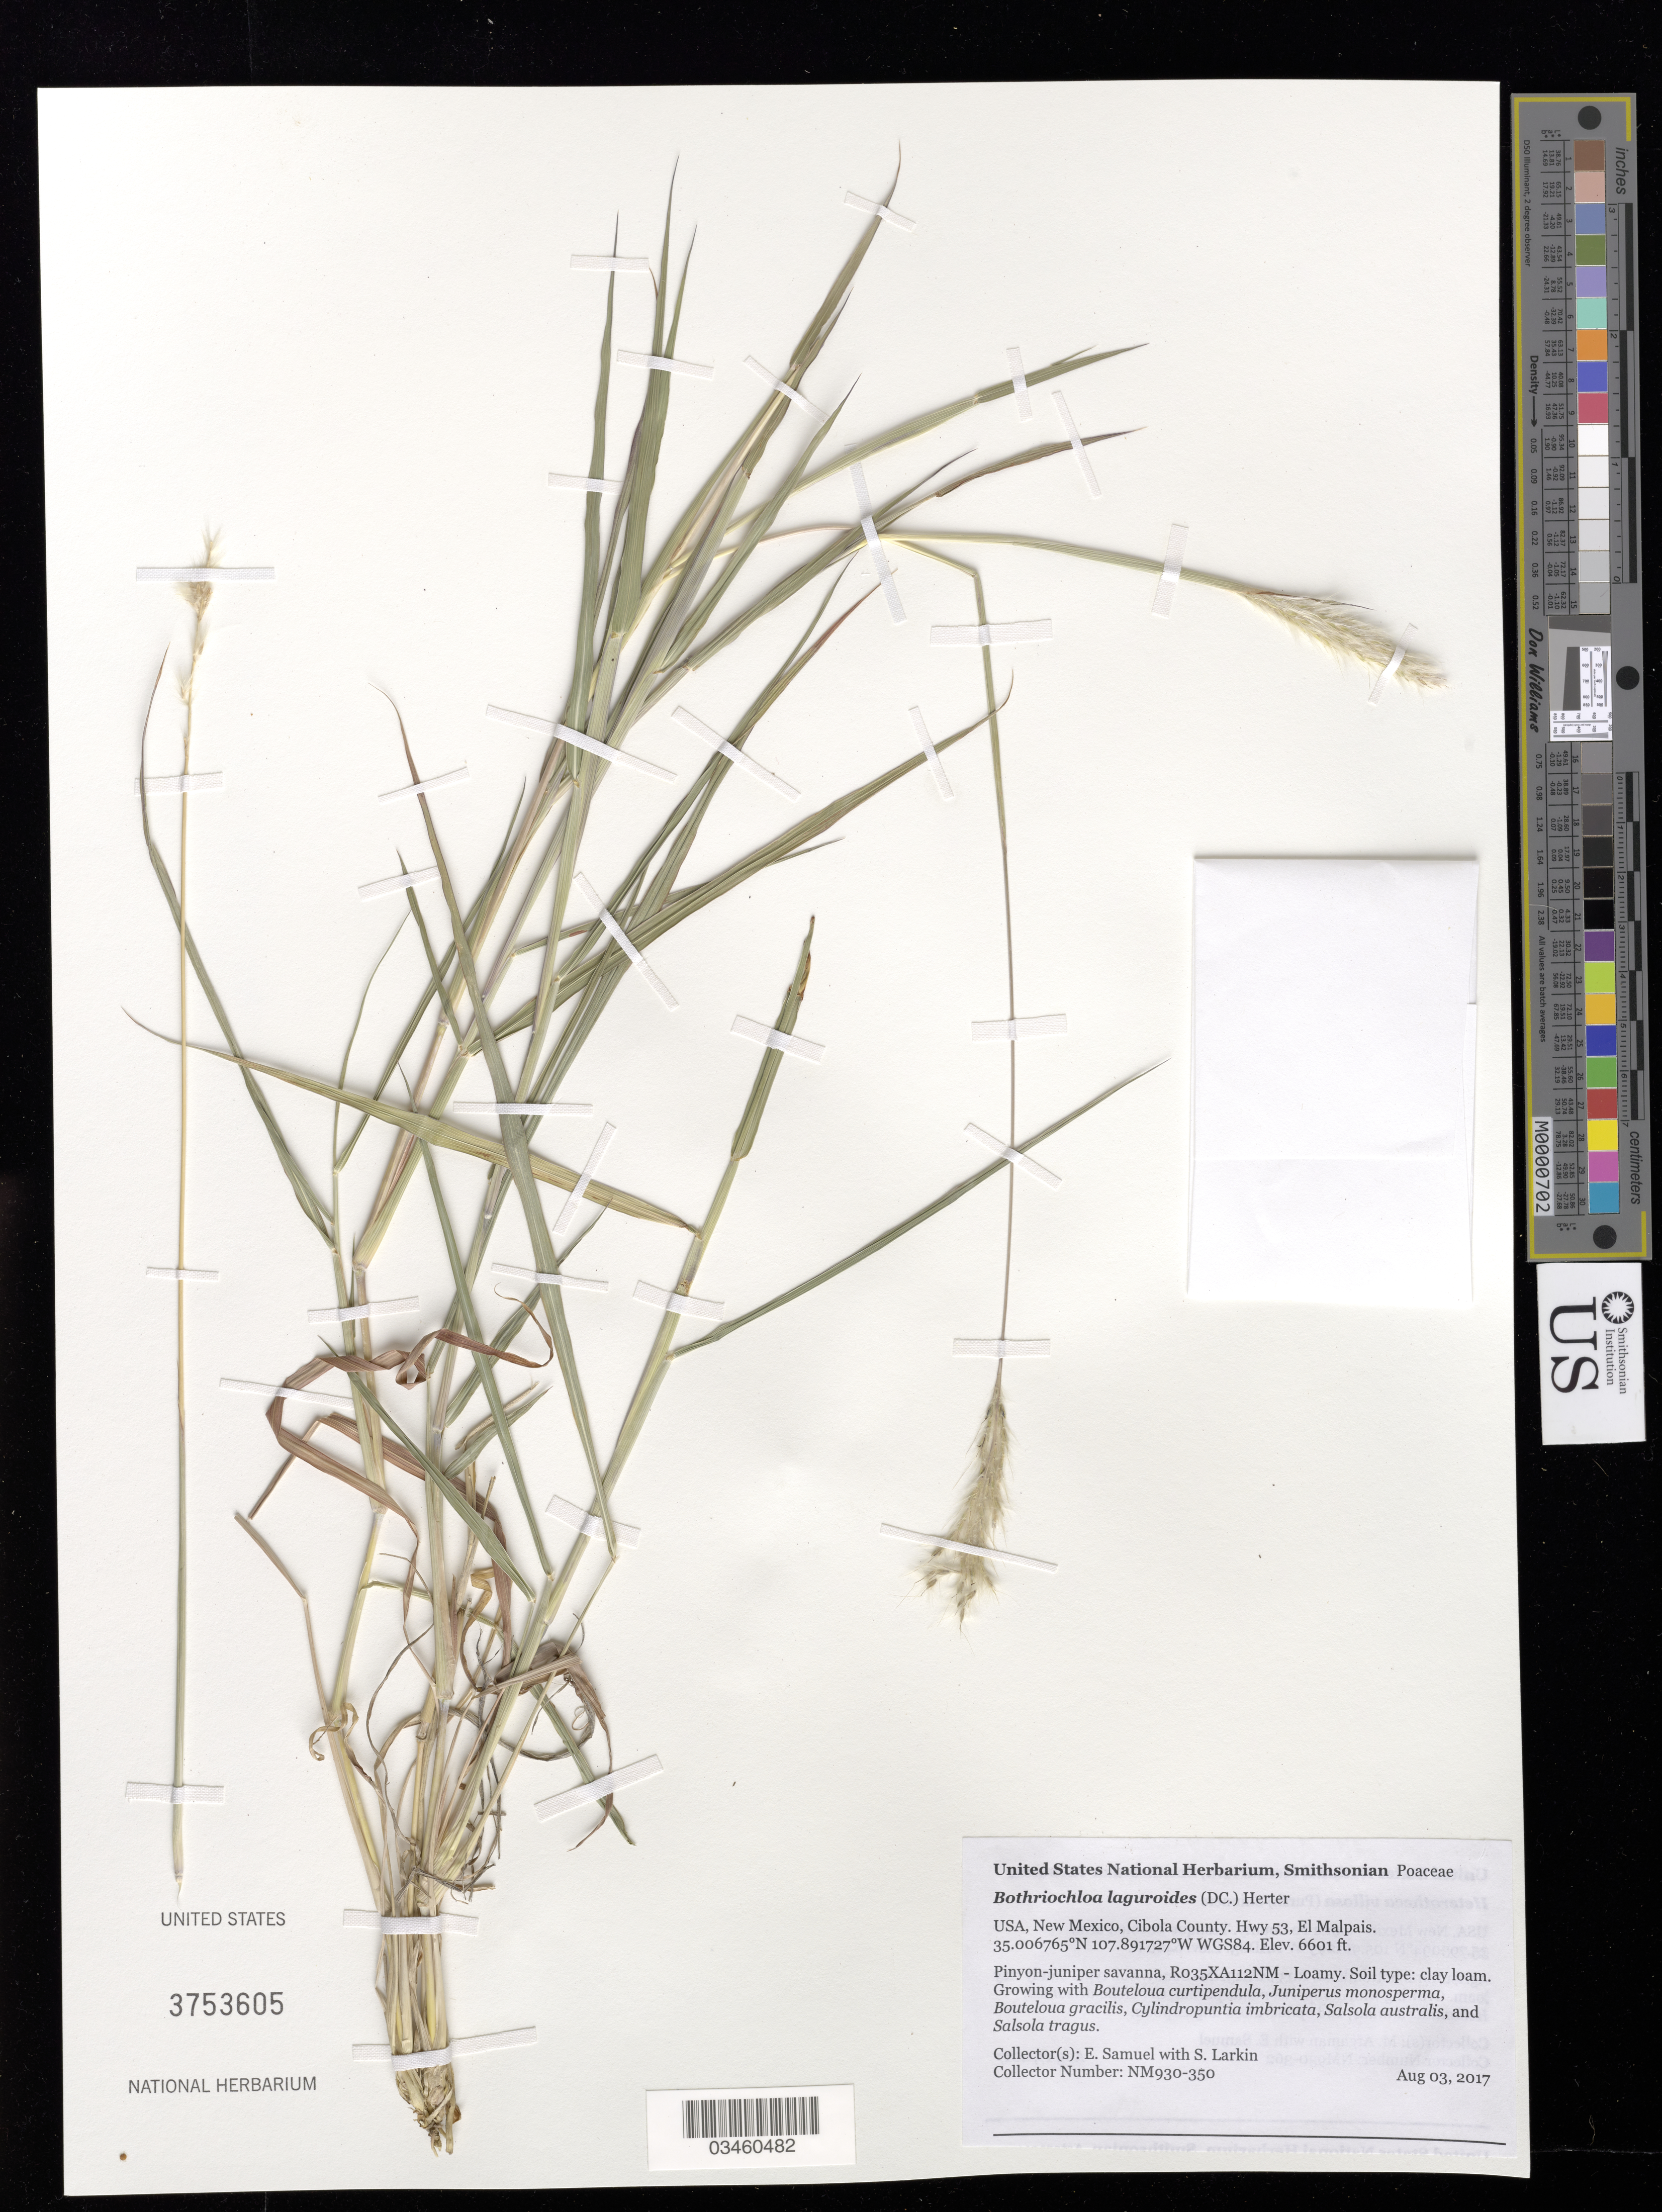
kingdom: Plantae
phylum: Tracheophyta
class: Liliopsida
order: Poales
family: Poaceae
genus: Bothriochloa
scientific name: Bothriochloa laguroides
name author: (DC.) Herter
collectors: E. Samuel & S. Larkin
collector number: NM930-350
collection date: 2017-08-03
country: United States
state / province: New Mexico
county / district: Cibola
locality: BLM, El Malpais, Highway 53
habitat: R035XA112NM - Loamy. Clay loam.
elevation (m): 2012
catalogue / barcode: US 3753605